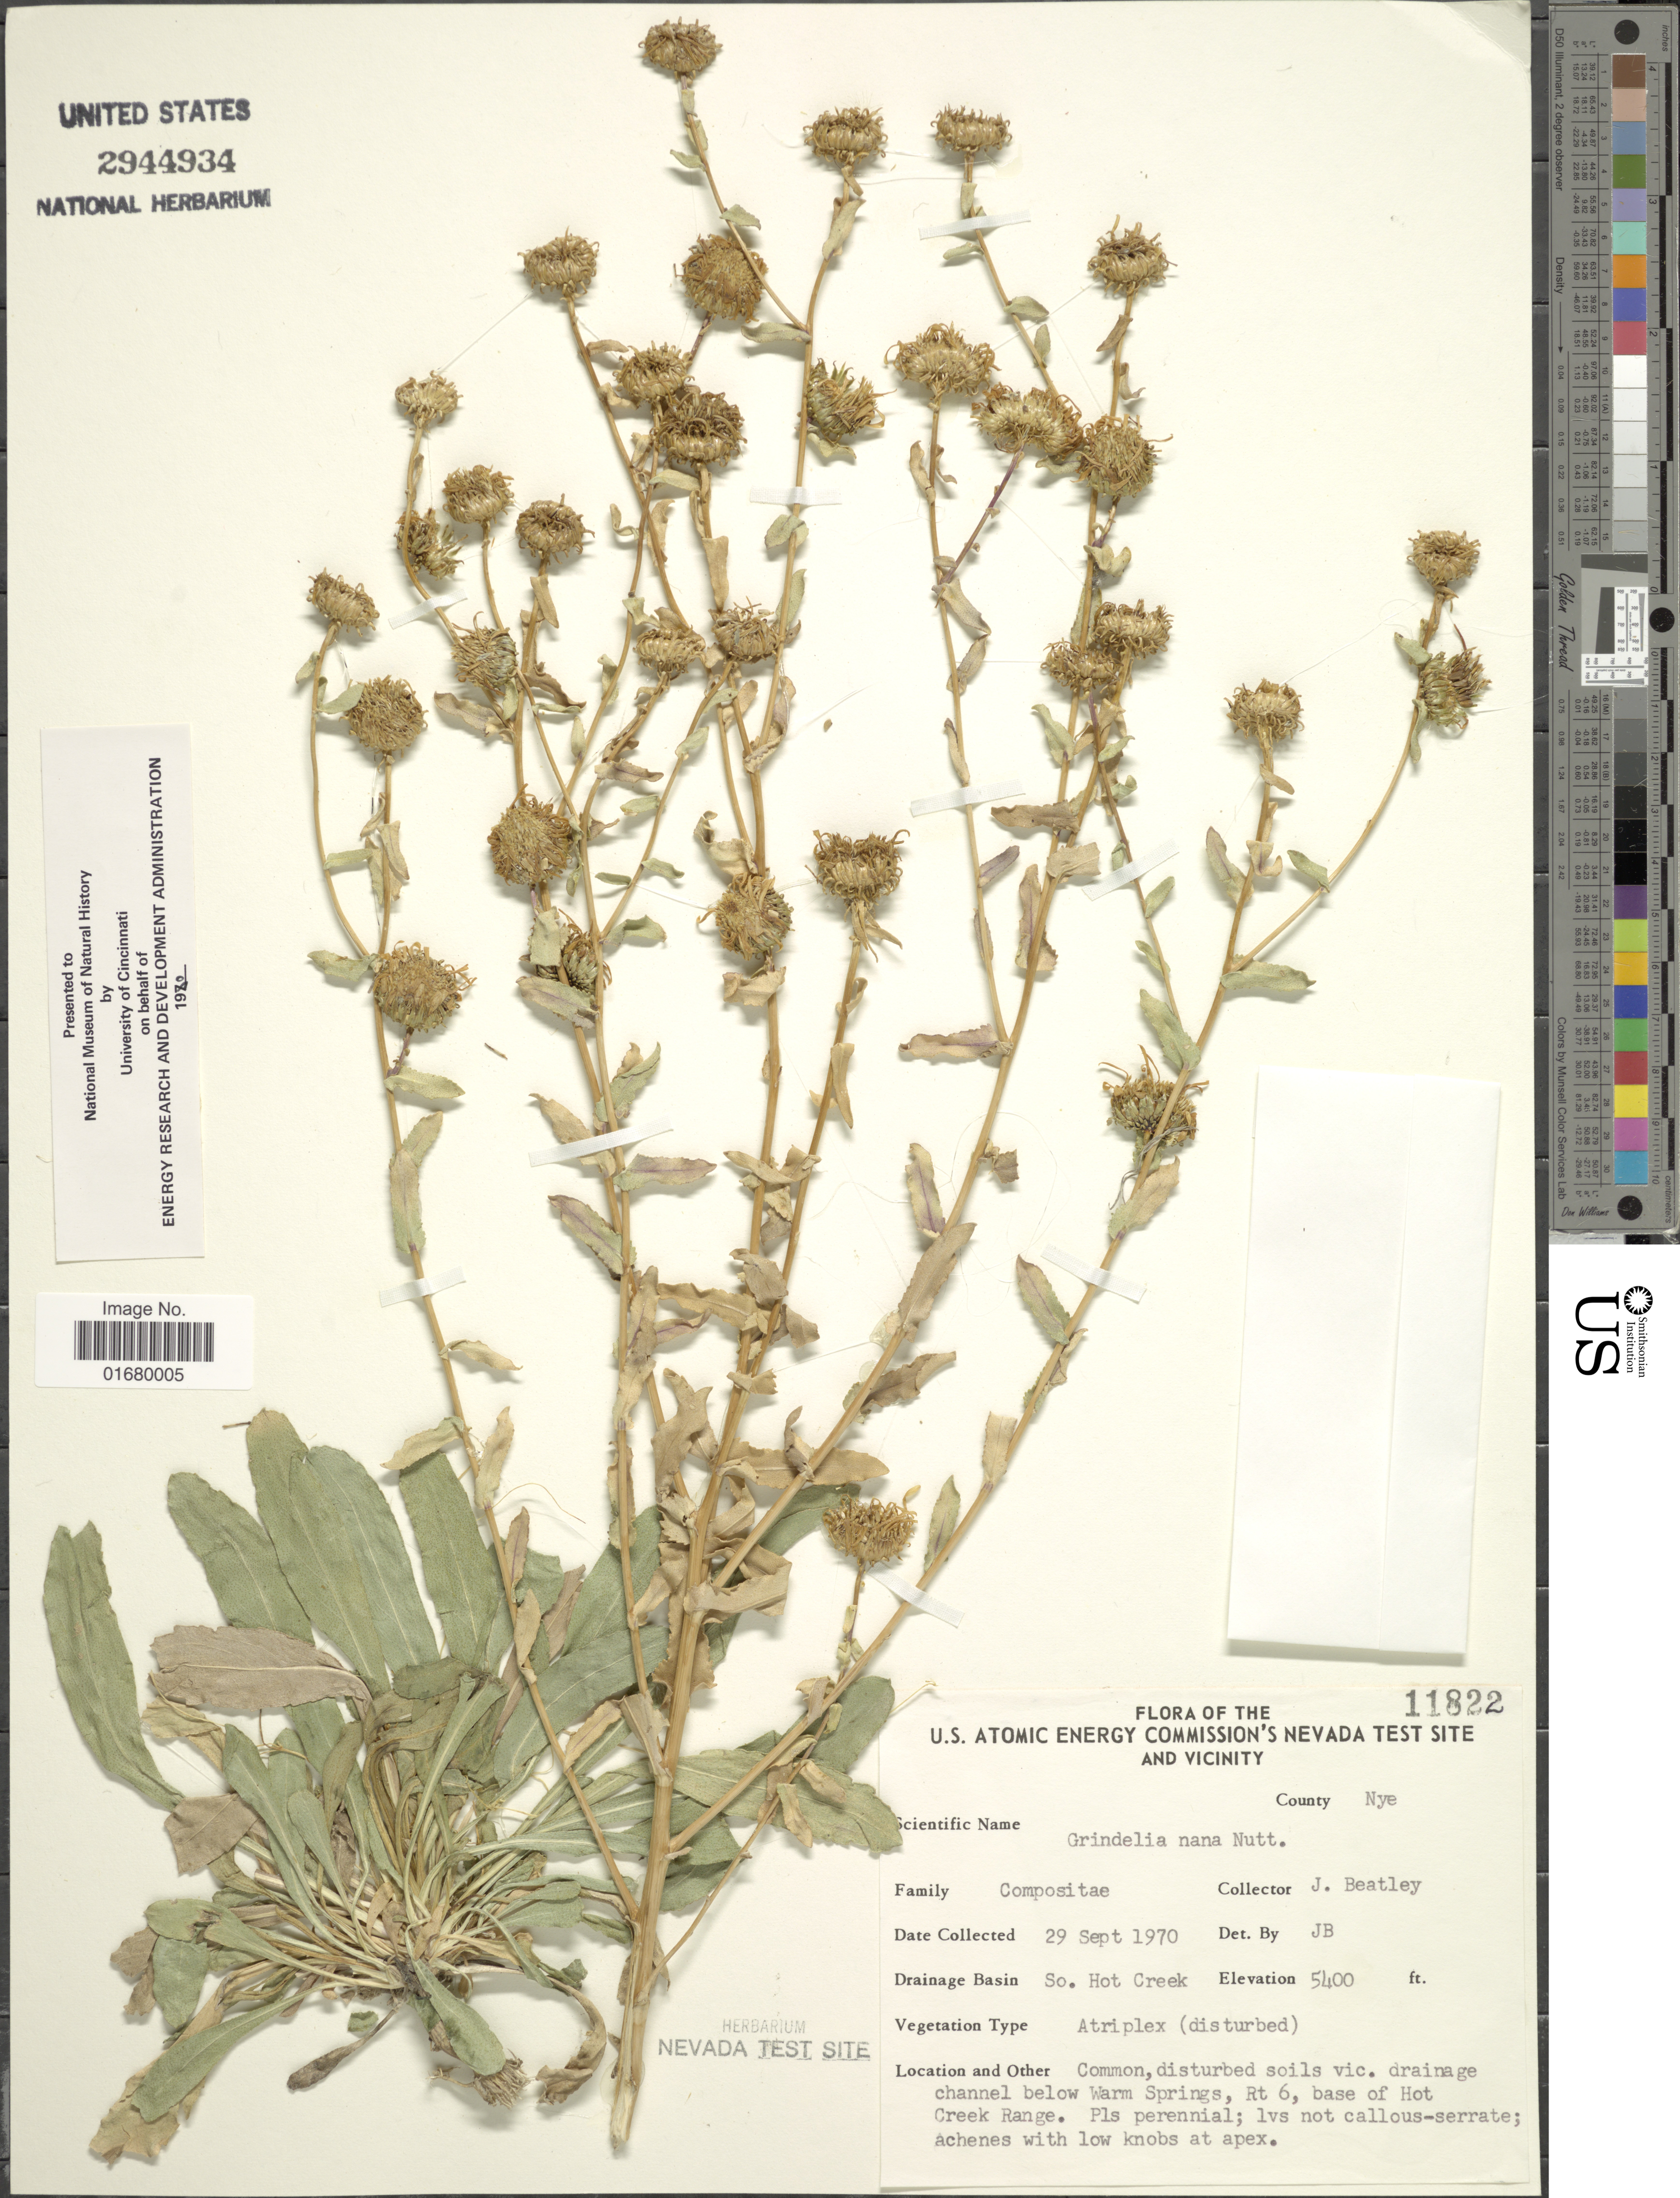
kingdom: Plantae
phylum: Tracheophyta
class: Magnoliopsida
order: Asterales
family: Asteraceae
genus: Grindelia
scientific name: Grindelia nana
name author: Nutt.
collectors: J. C. Beatley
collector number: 11822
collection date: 1970-09-29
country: United States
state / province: Nevada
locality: The U.S. Atomic Energy Commission's Nevada test site and Vicinity, County: Nye, So. hot creek, below Warm Springs, Rt 6, base of Hot Creek Range.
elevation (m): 1646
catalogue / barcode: US 2944934